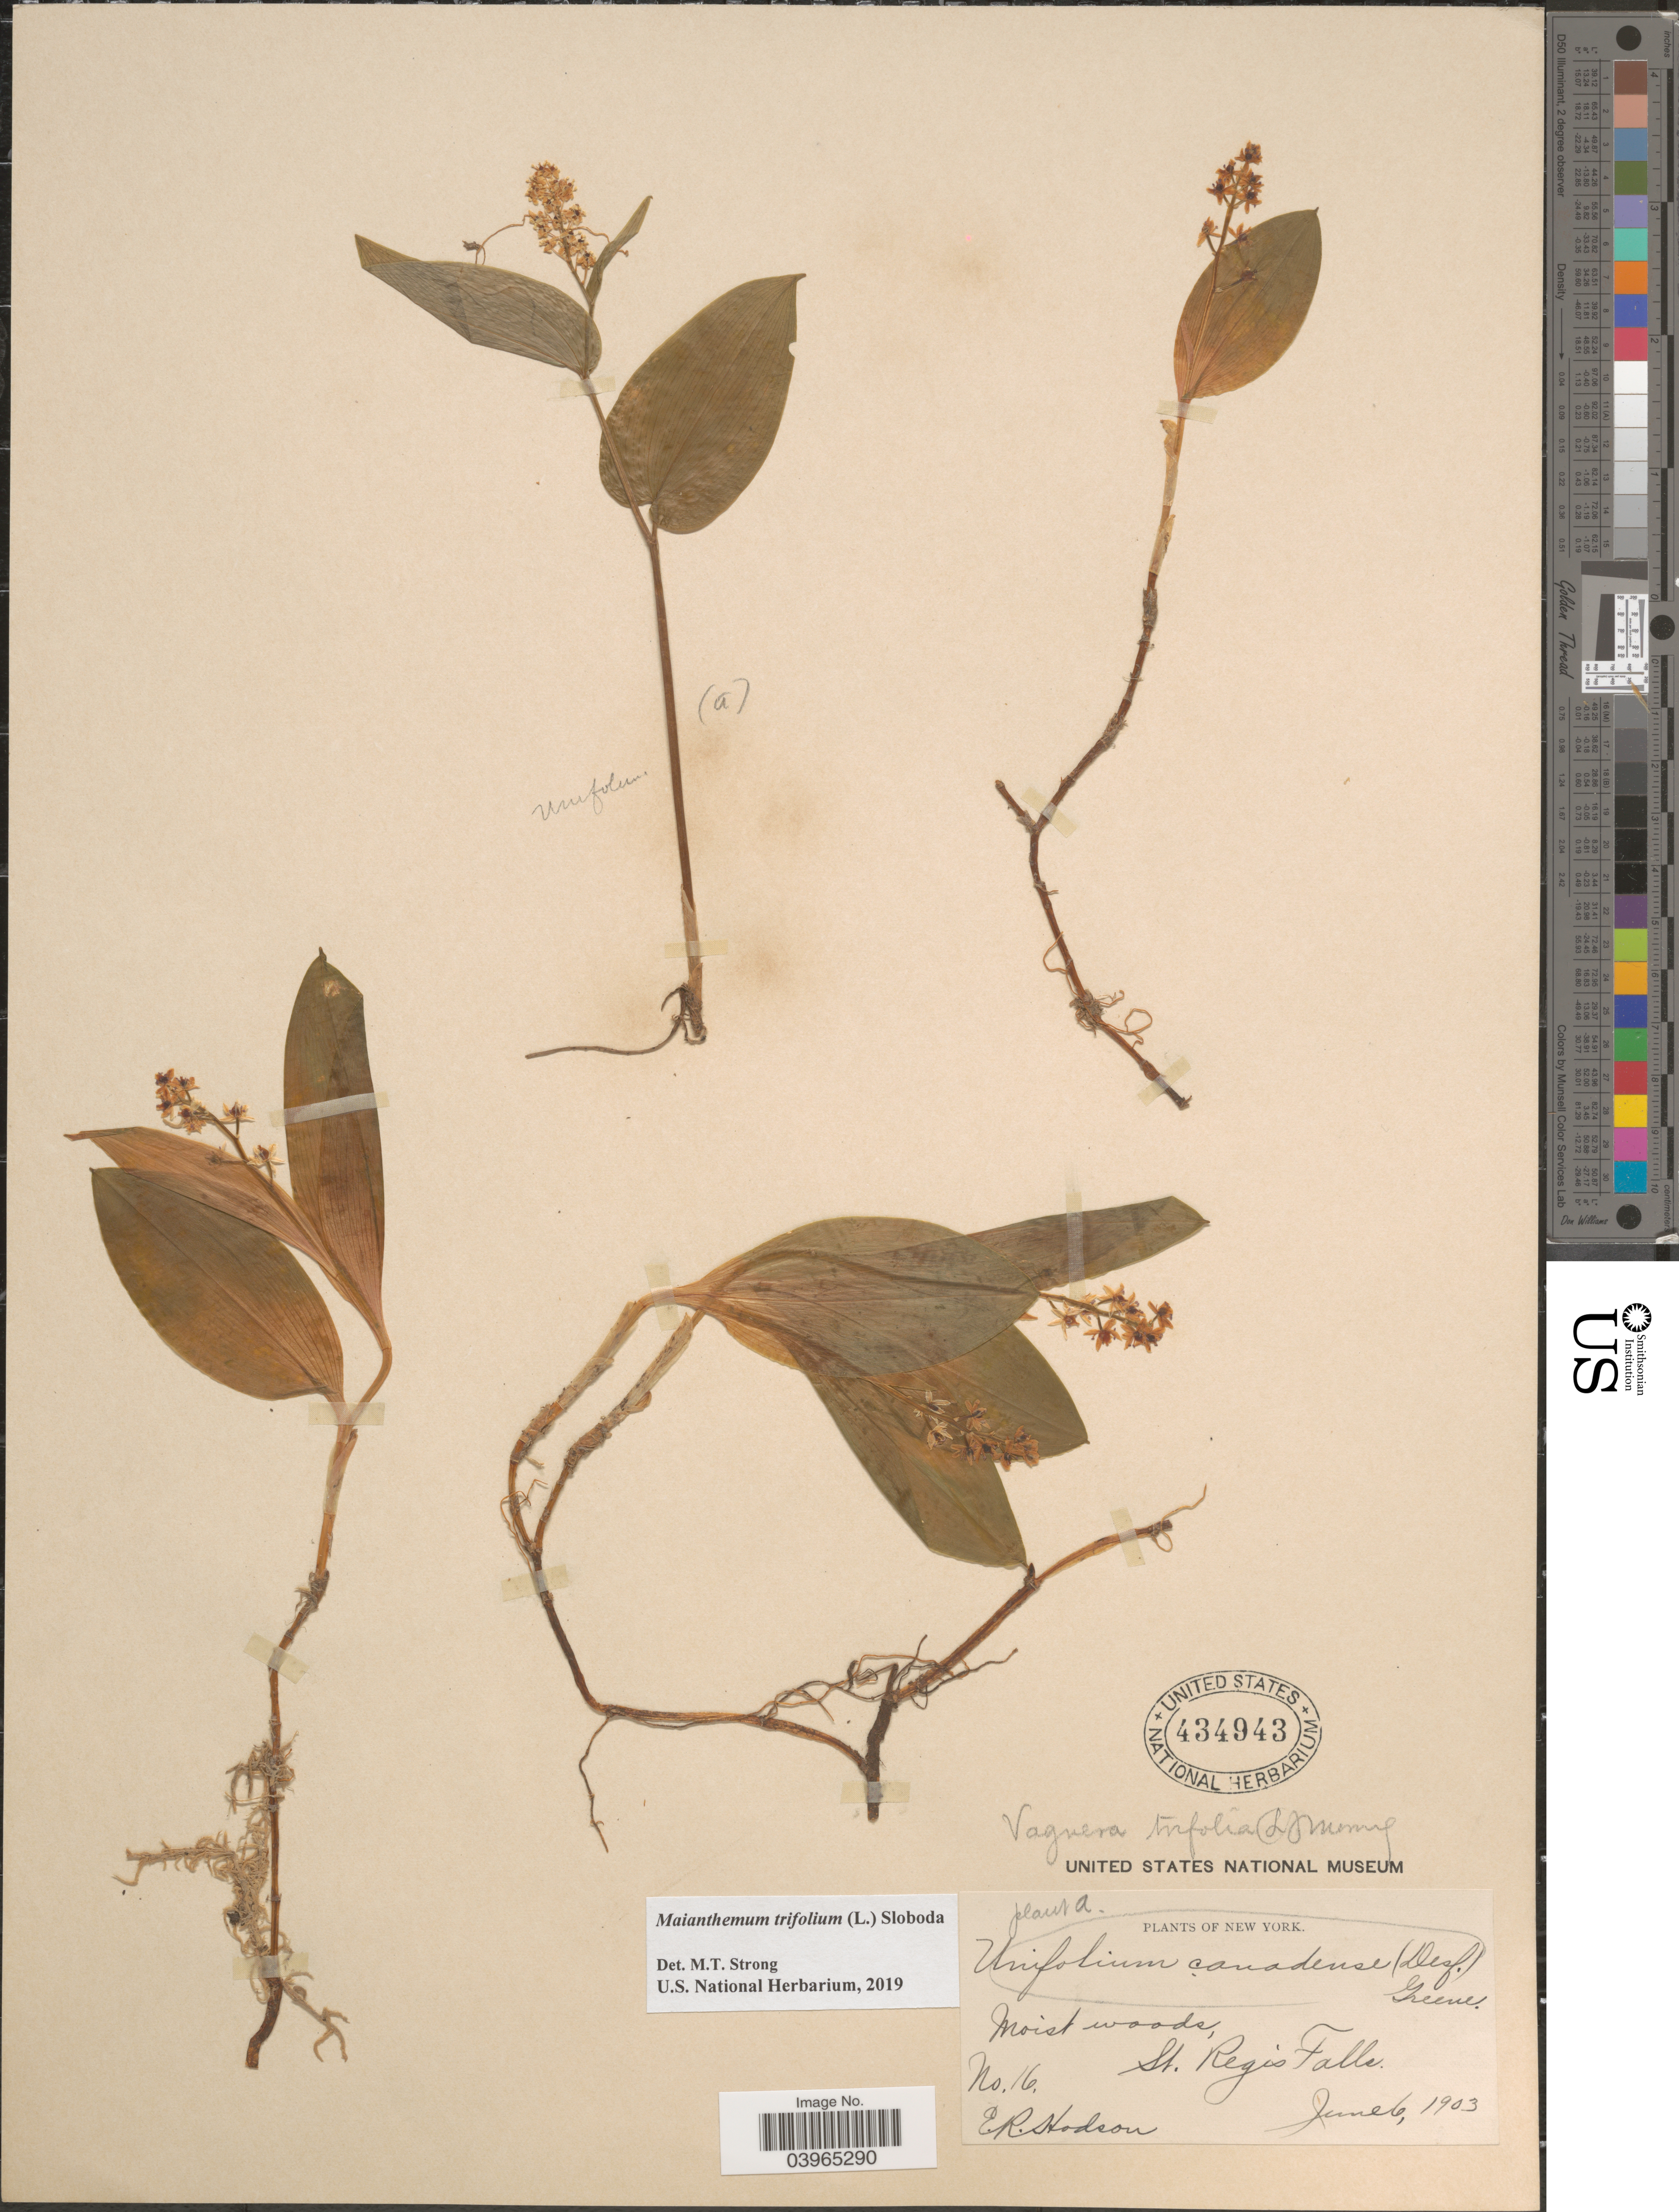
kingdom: Plantae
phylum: Tracheophyta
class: Liliopsida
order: Asparagales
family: Asparagaceae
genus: Maianthemum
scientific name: Maianthemum trifolium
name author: (L.) Sloboda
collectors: E. Hodson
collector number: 16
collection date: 1903-06-06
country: United States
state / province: New York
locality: St. Regis Falls.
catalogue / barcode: US 434943